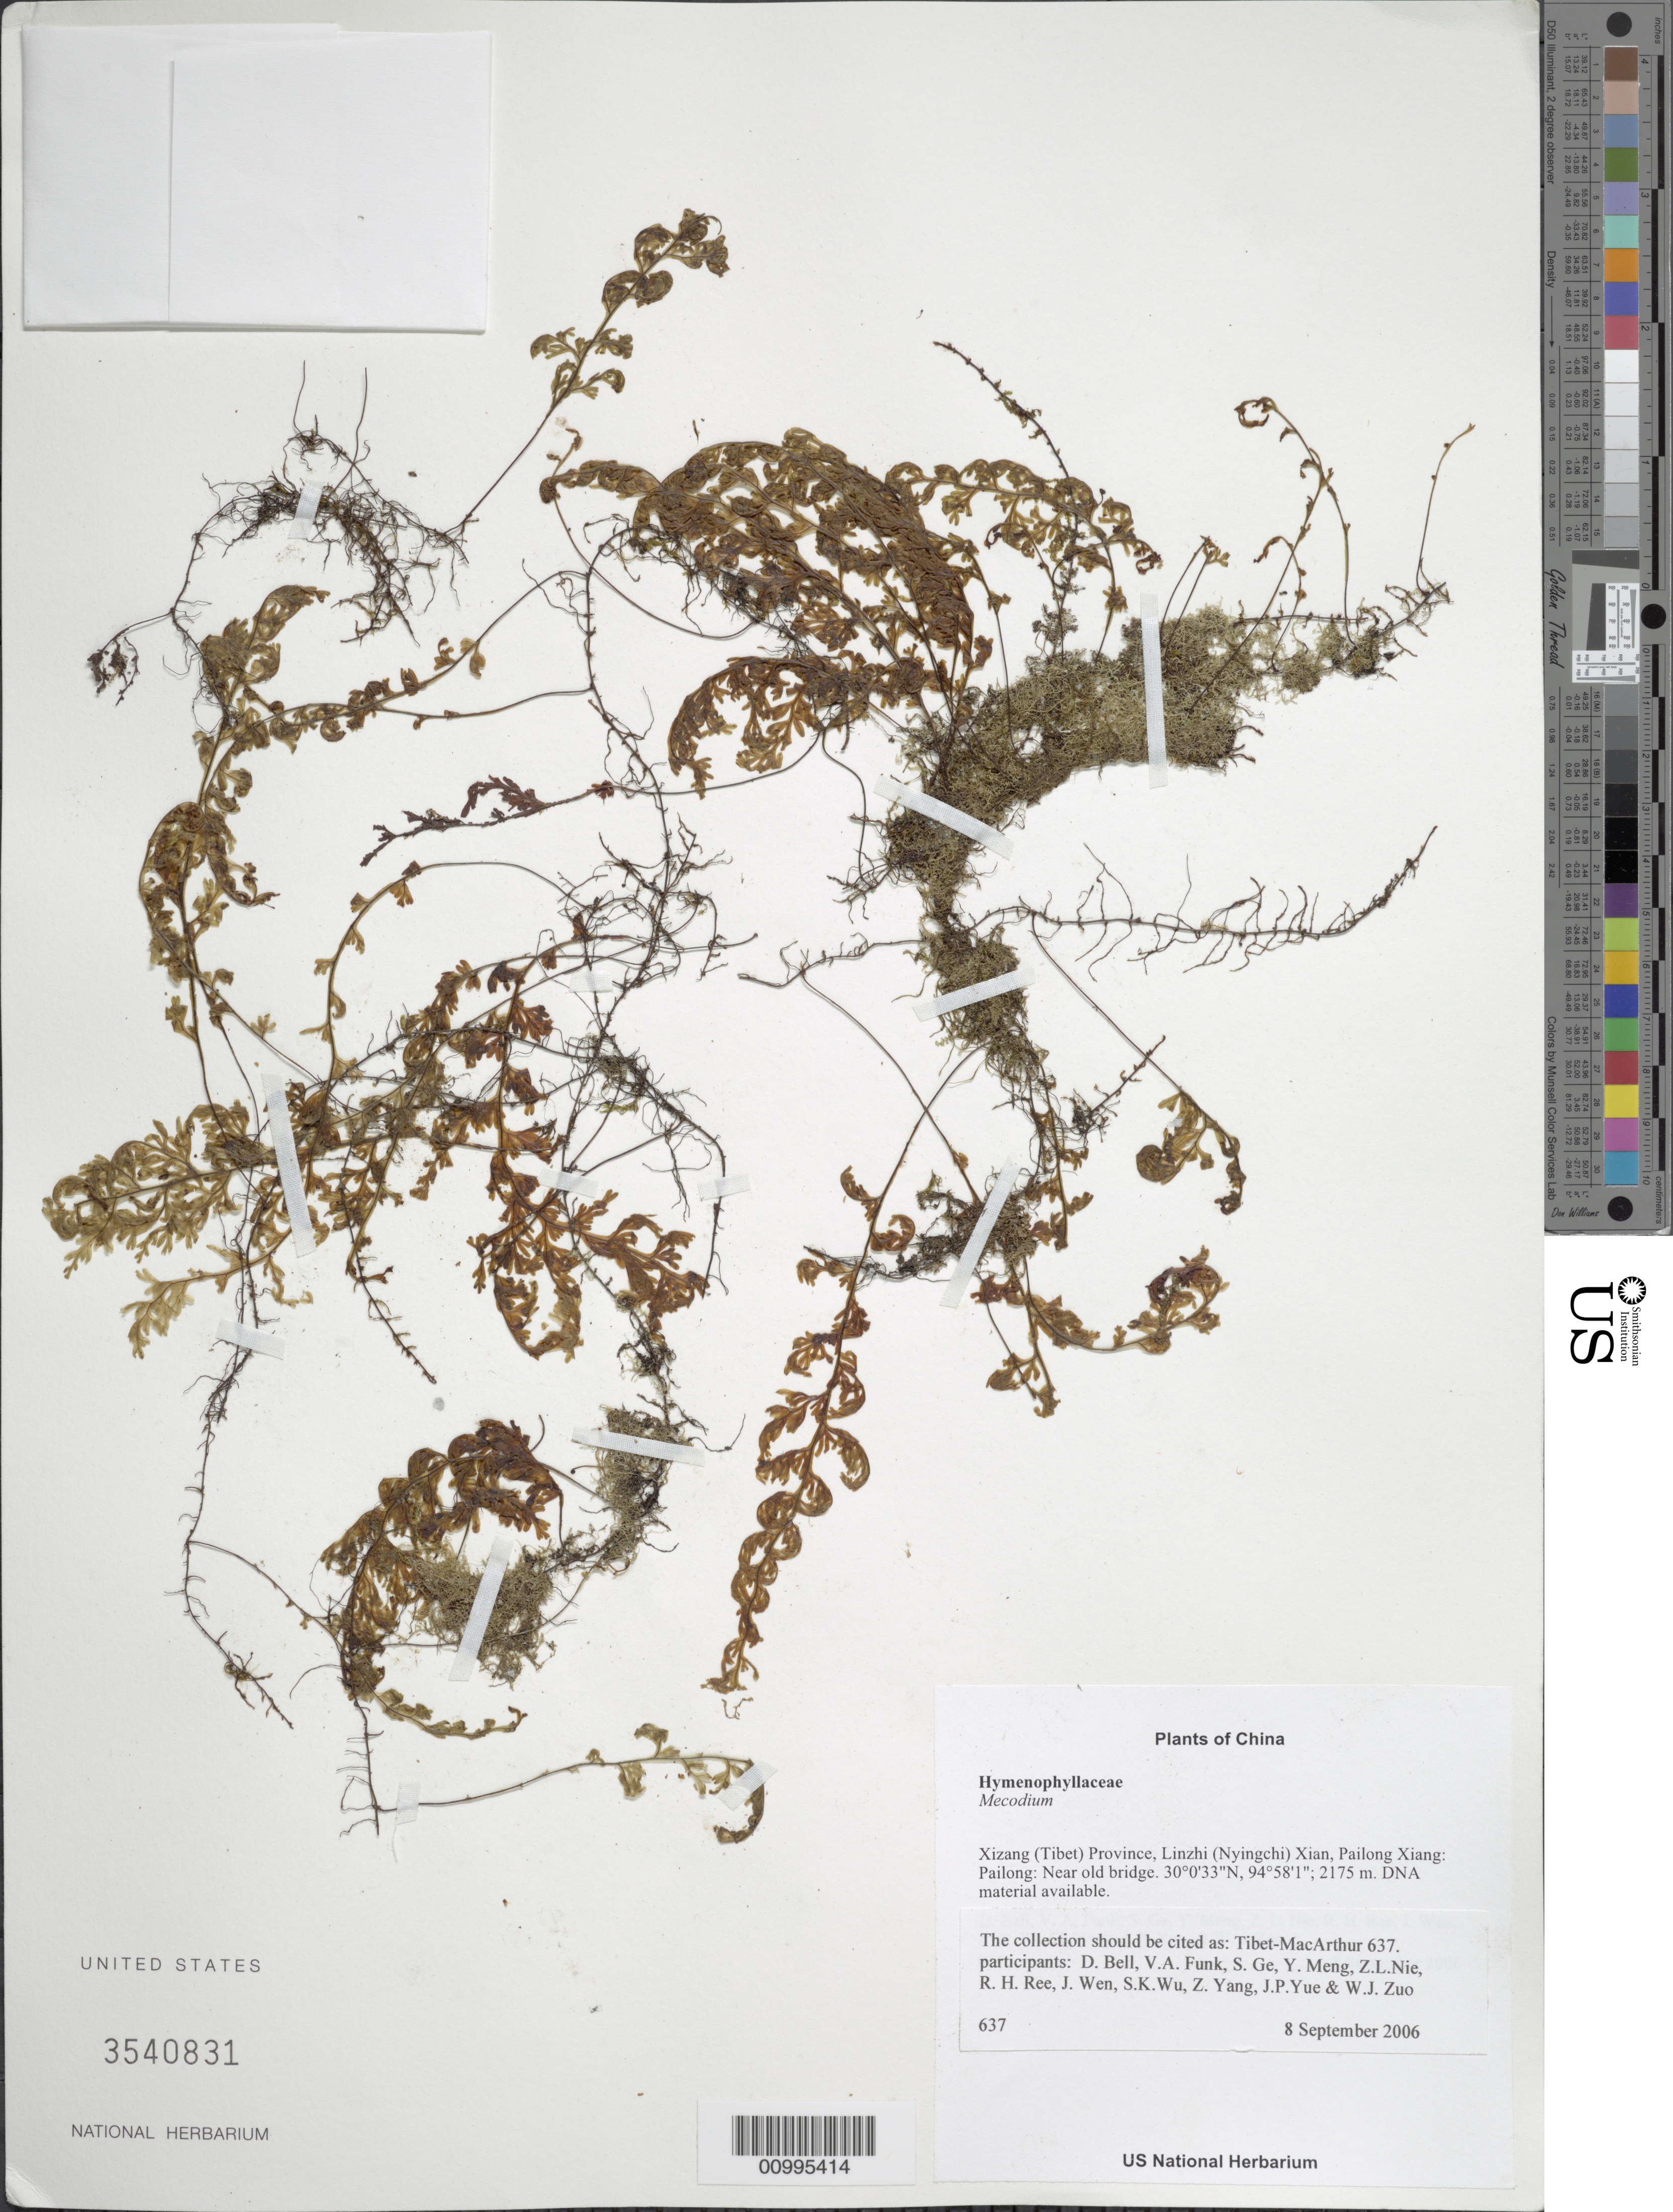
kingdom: Plantae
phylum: Tracheophyta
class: Polypodiopsida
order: Hymenophyllales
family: Hymenophyllaceae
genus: Hymenophyllum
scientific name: Hymenophyllum sp.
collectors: Tibet-MacArthur, D. A. Bell, V. Funk, S. Ge, Y. Meng, Z. Nie, R. Ree, J. Wen, S. K. Wu, Z. Yang, J. Yue & W. Zuo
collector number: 637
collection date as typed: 08 Sep 2006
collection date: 2006-09-08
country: China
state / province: Xizang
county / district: Linzhi (Nyingchi) Xian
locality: Pailong Xiang: Pailong. Near old bridge.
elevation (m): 2175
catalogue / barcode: US 3540831